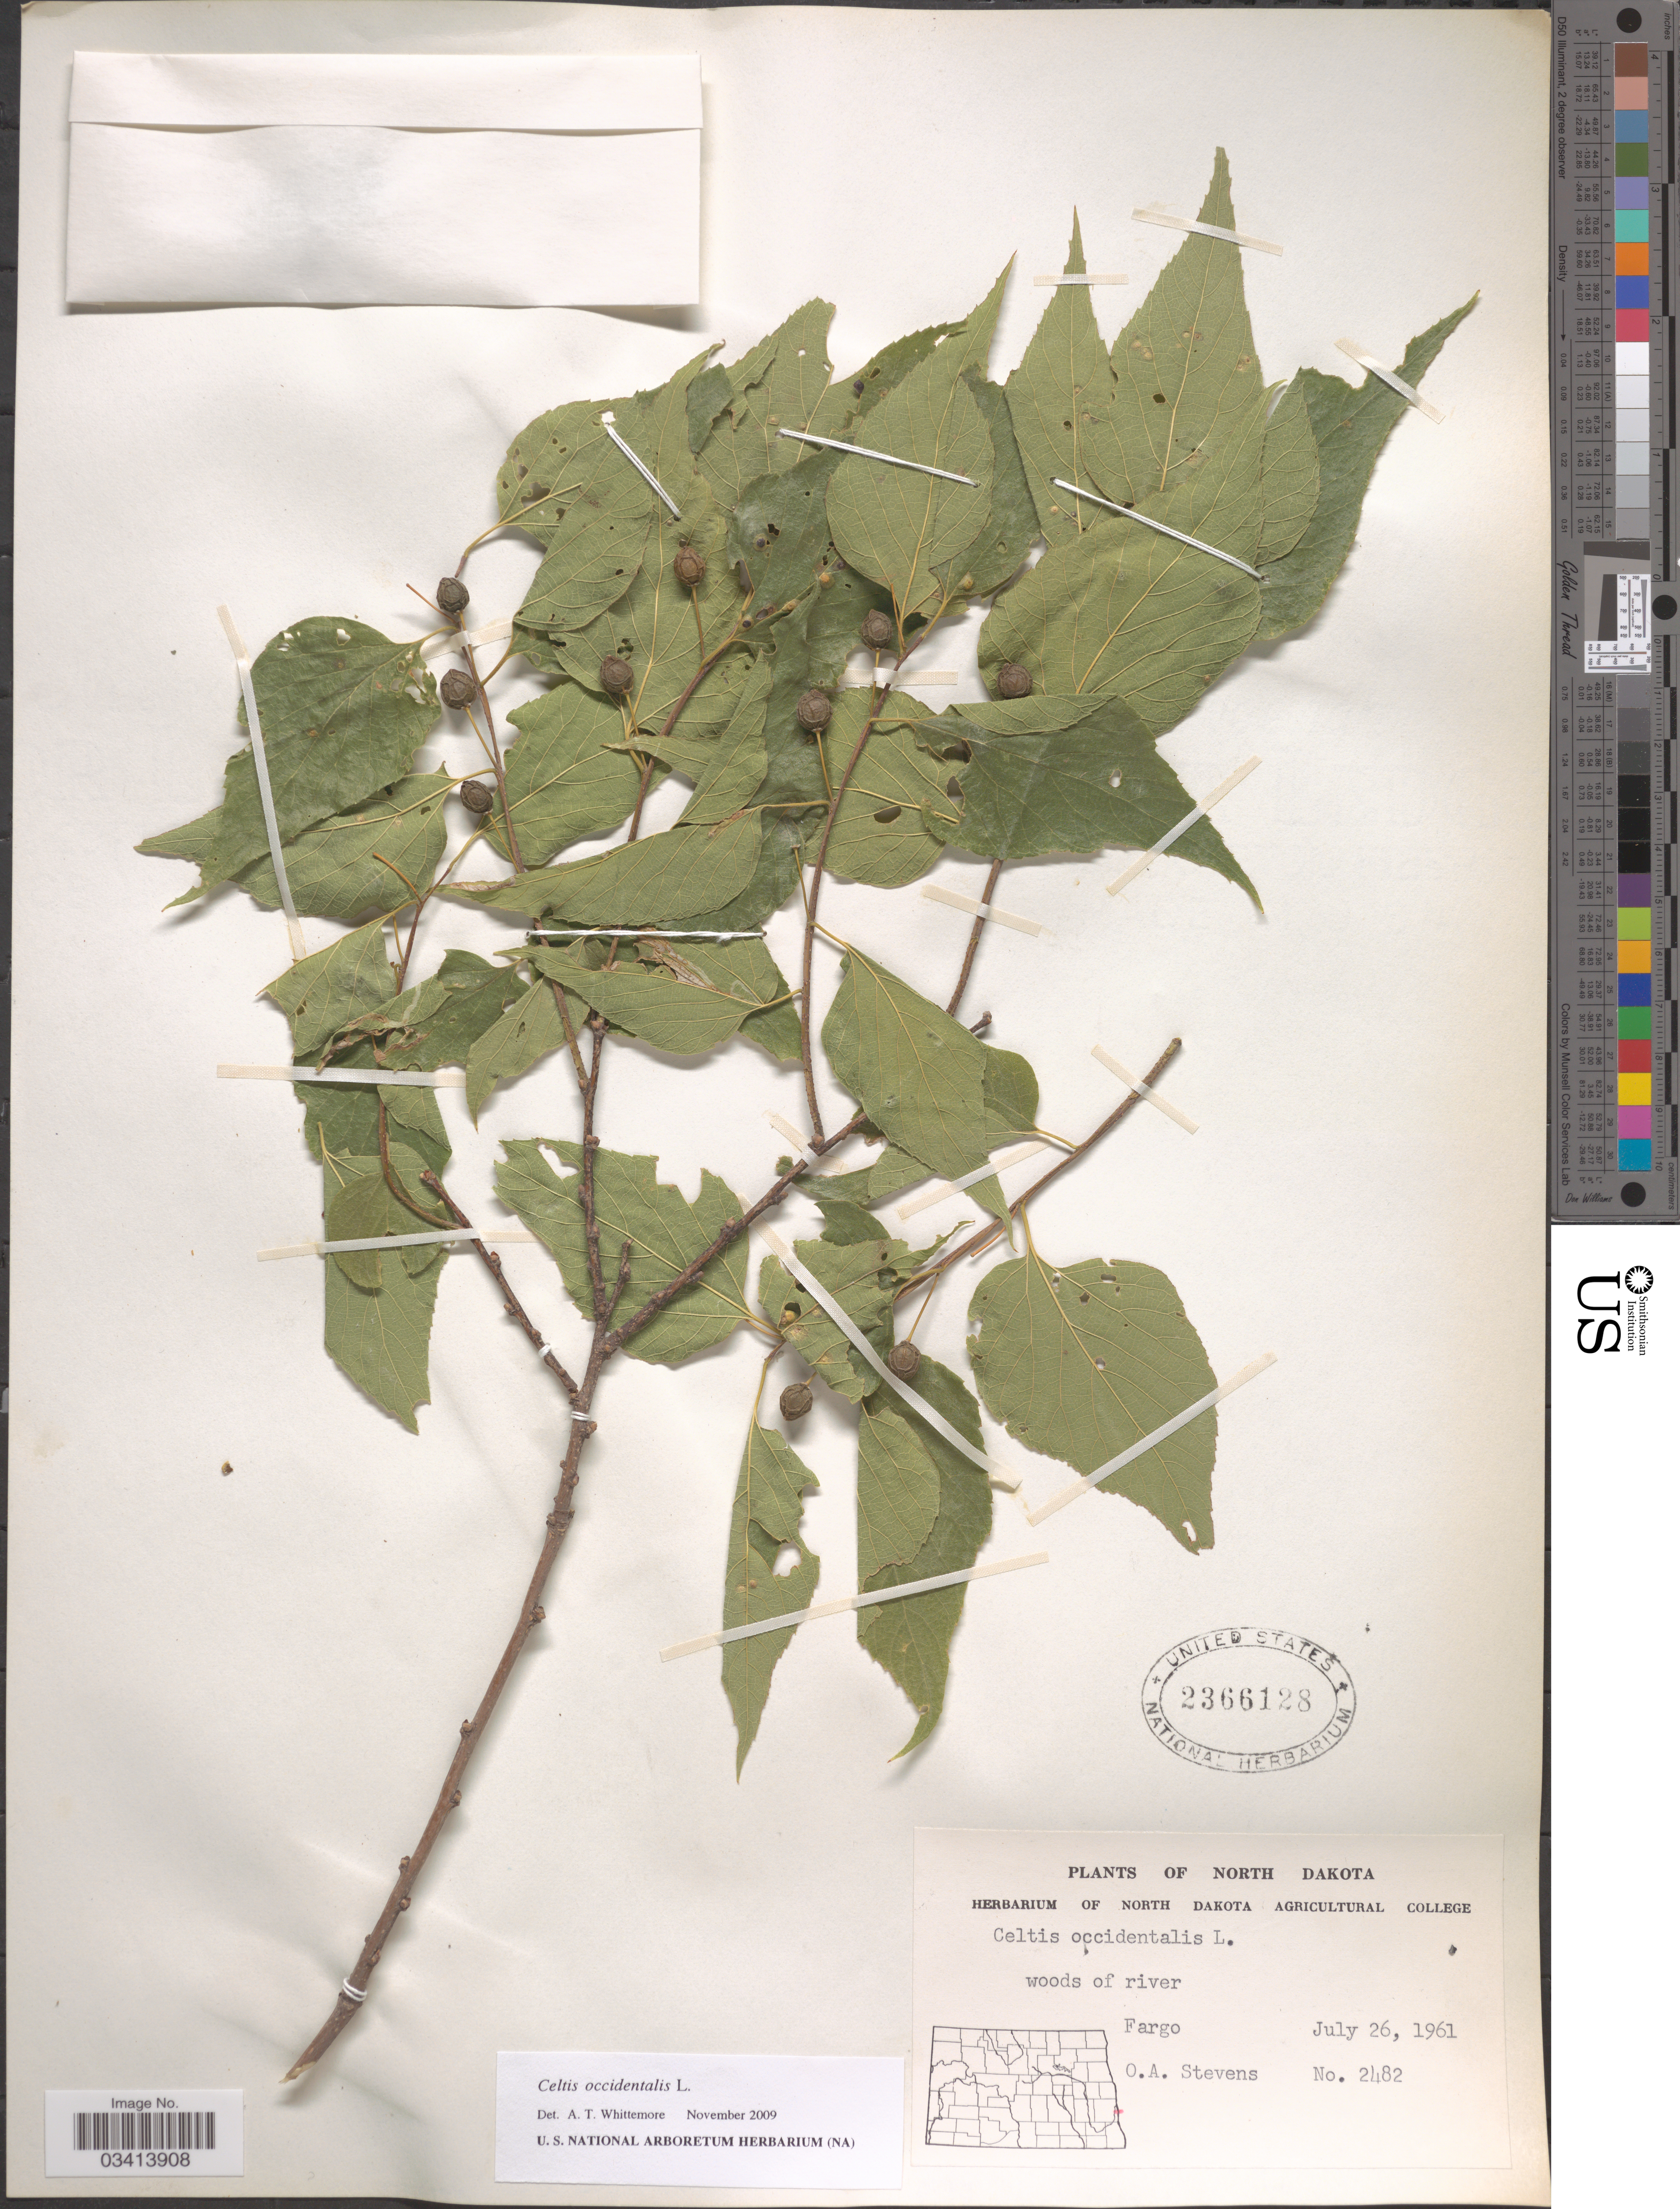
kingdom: Plantae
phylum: Tracheophyta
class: Magnoliopsida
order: Rosales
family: Cannabaceae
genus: Celtis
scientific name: Celtis occidentalis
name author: L.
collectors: O. A. Stevens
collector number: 2482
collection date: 1961-07-26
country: United States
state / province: North Dakota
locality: Woods of river. Fargo.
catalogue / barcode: US 2366128